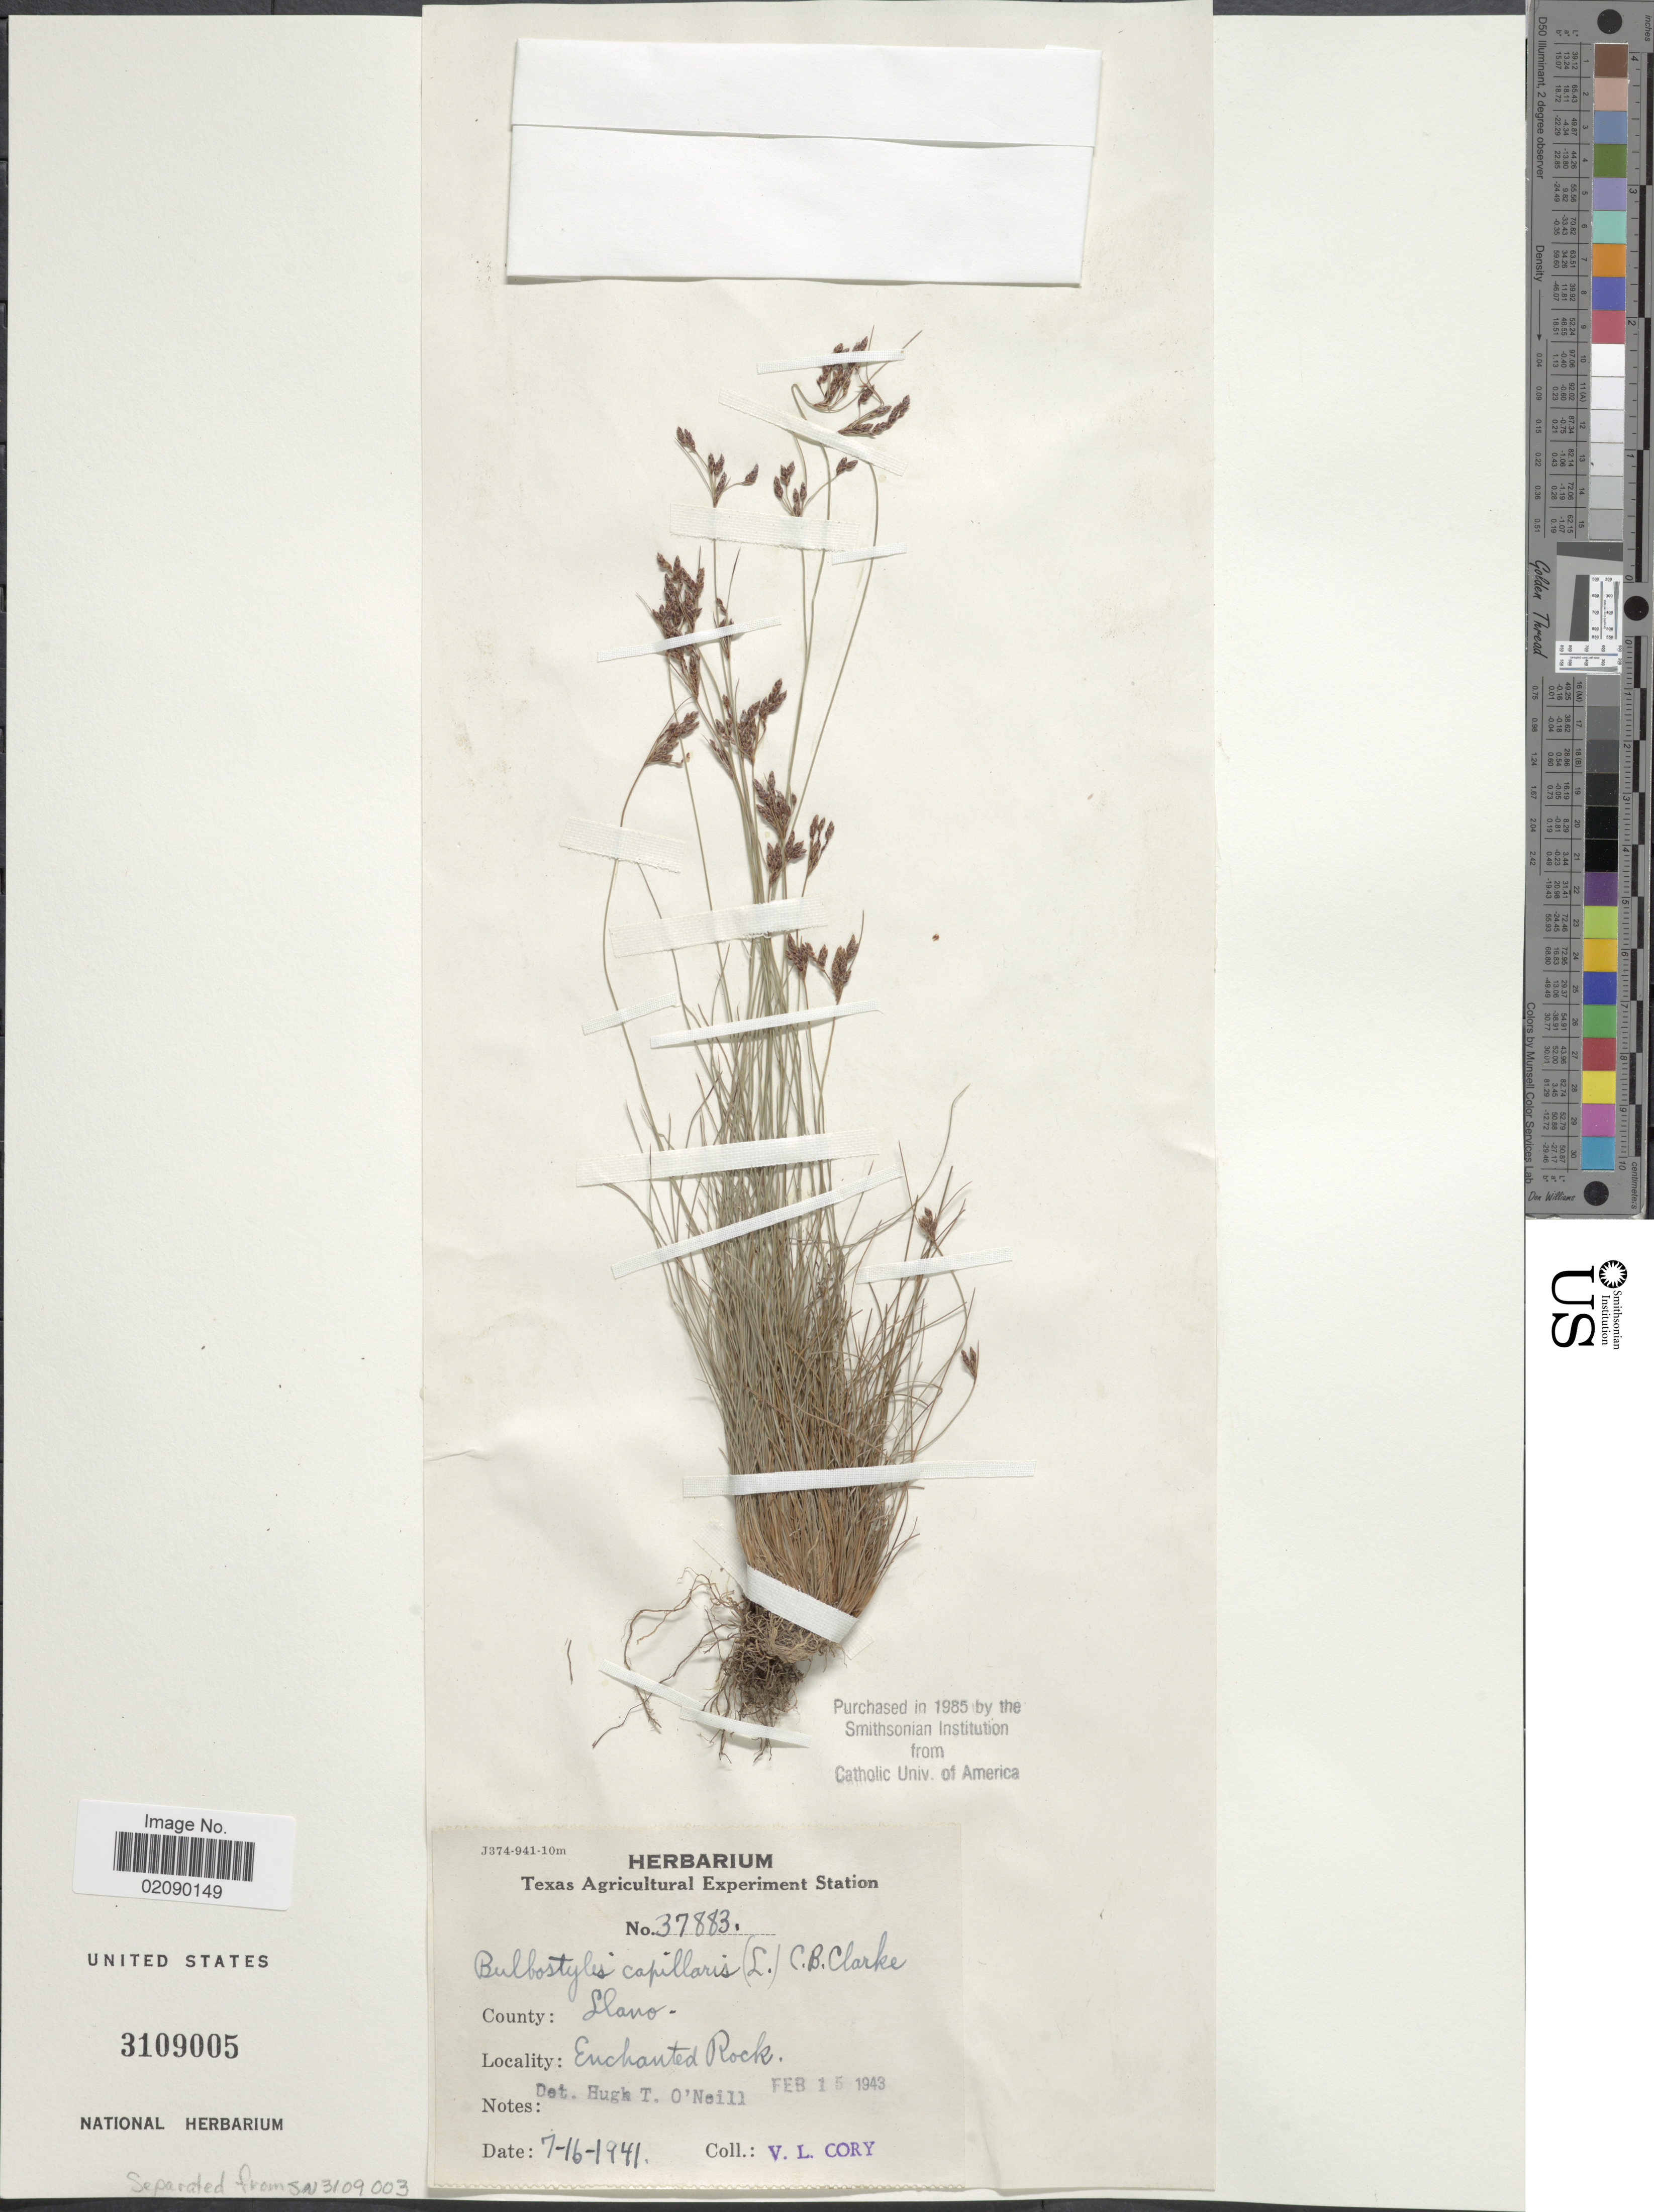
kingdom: Plantae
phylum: Tracheophyta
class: Liliopsida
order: Poales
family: Cyperaceae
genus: Bulbostylis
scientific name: Bulbostylis capillaris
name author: (L.) Kunth ex C.B. Clarke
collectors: V. Cory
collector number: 37883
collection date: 1941-07-16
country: United States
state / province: Texas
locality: County: Llano, Enchanted Rock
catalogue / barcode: US 3109005